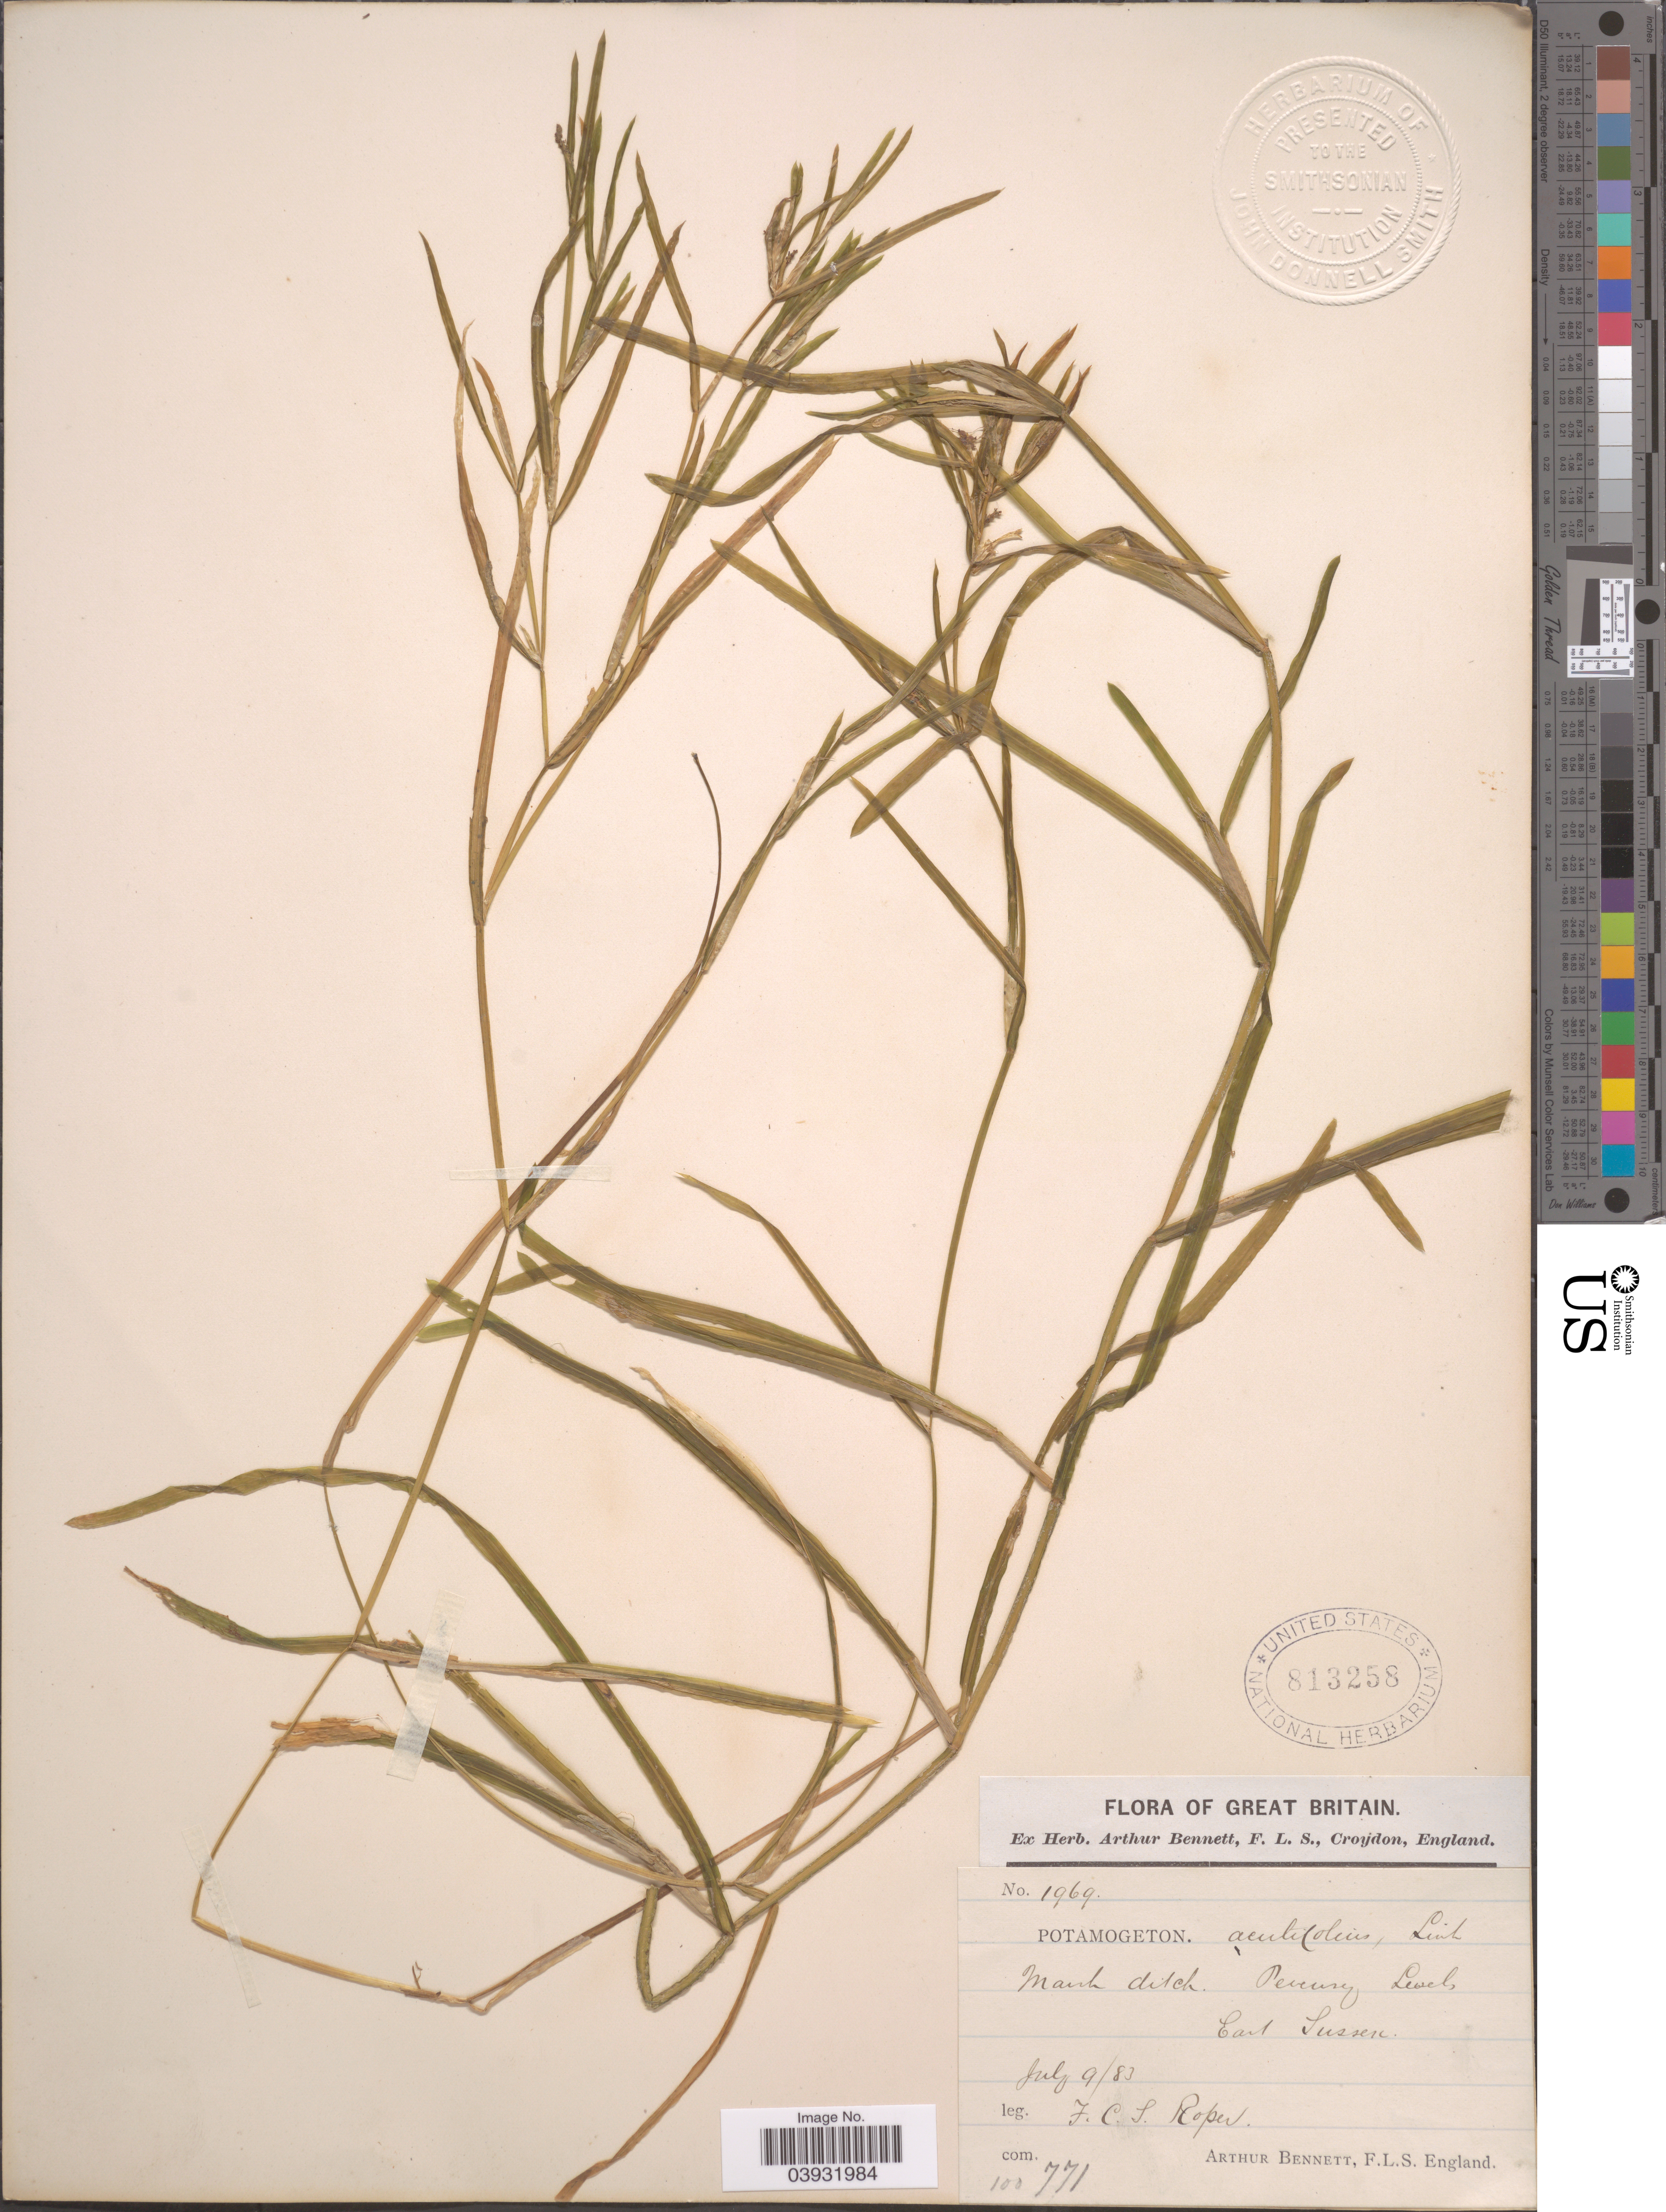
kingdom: Plantae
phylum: Tracheophyta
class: Liliopsida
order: Alismatales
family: Potamogetonaceae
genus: Potamogeton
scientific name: Potamogeton acutifolius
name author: Link ex Roem. & Schult.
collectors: F. Roper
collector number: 1969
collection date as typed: Transcribed d/m/y: 9/7/83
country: United Kingdom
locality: Great Britain. Marsh ditch. Pevenry Levels. East Sussex.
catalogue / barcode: US 813258